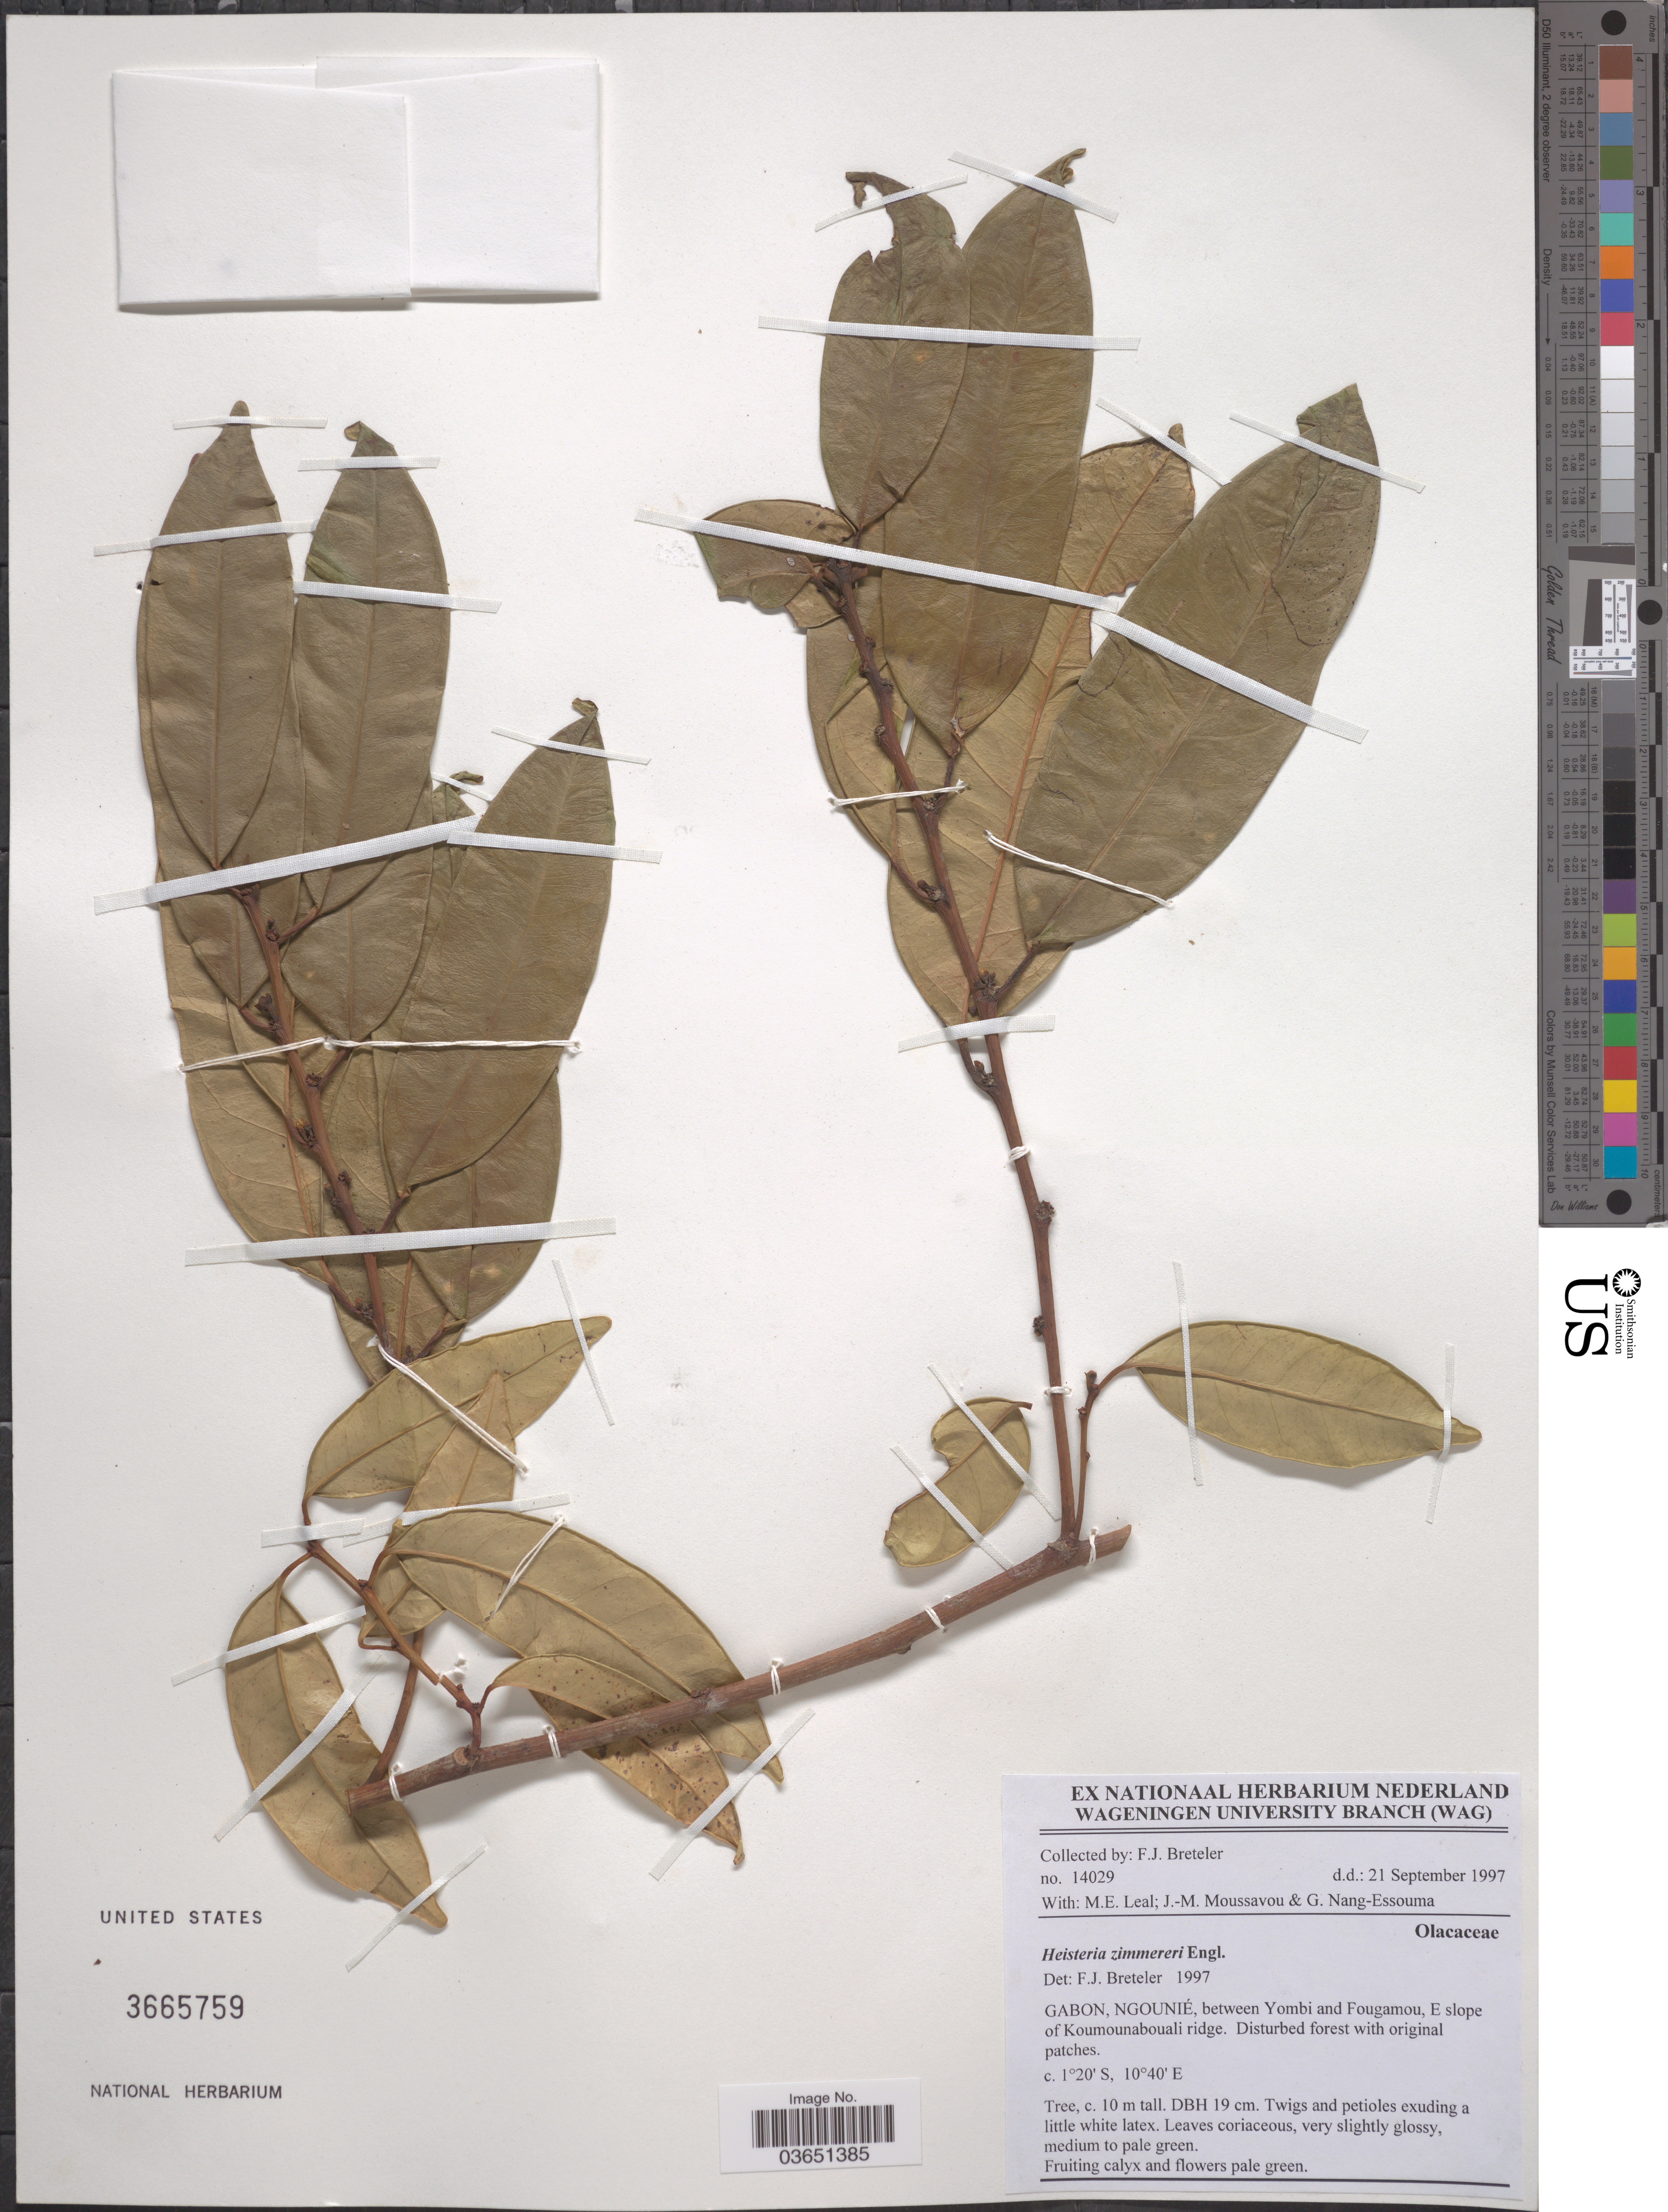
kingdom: Plantae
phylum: Tracheophyta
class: Magnoliopsida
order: Santalales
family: Erythropalaceae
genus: Heisteria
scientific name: Heisteria zimmereri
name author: Engl.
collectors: F. J. Breteler, M. E. Leal, J. Moussavou & G. Nang-Essouma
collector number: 14029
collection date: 1997-09-21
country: Gabon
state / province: Ngounie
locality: Between Yombi and Fougamou, E slope of Koumounabouali ridge.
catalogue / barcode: US 3665759